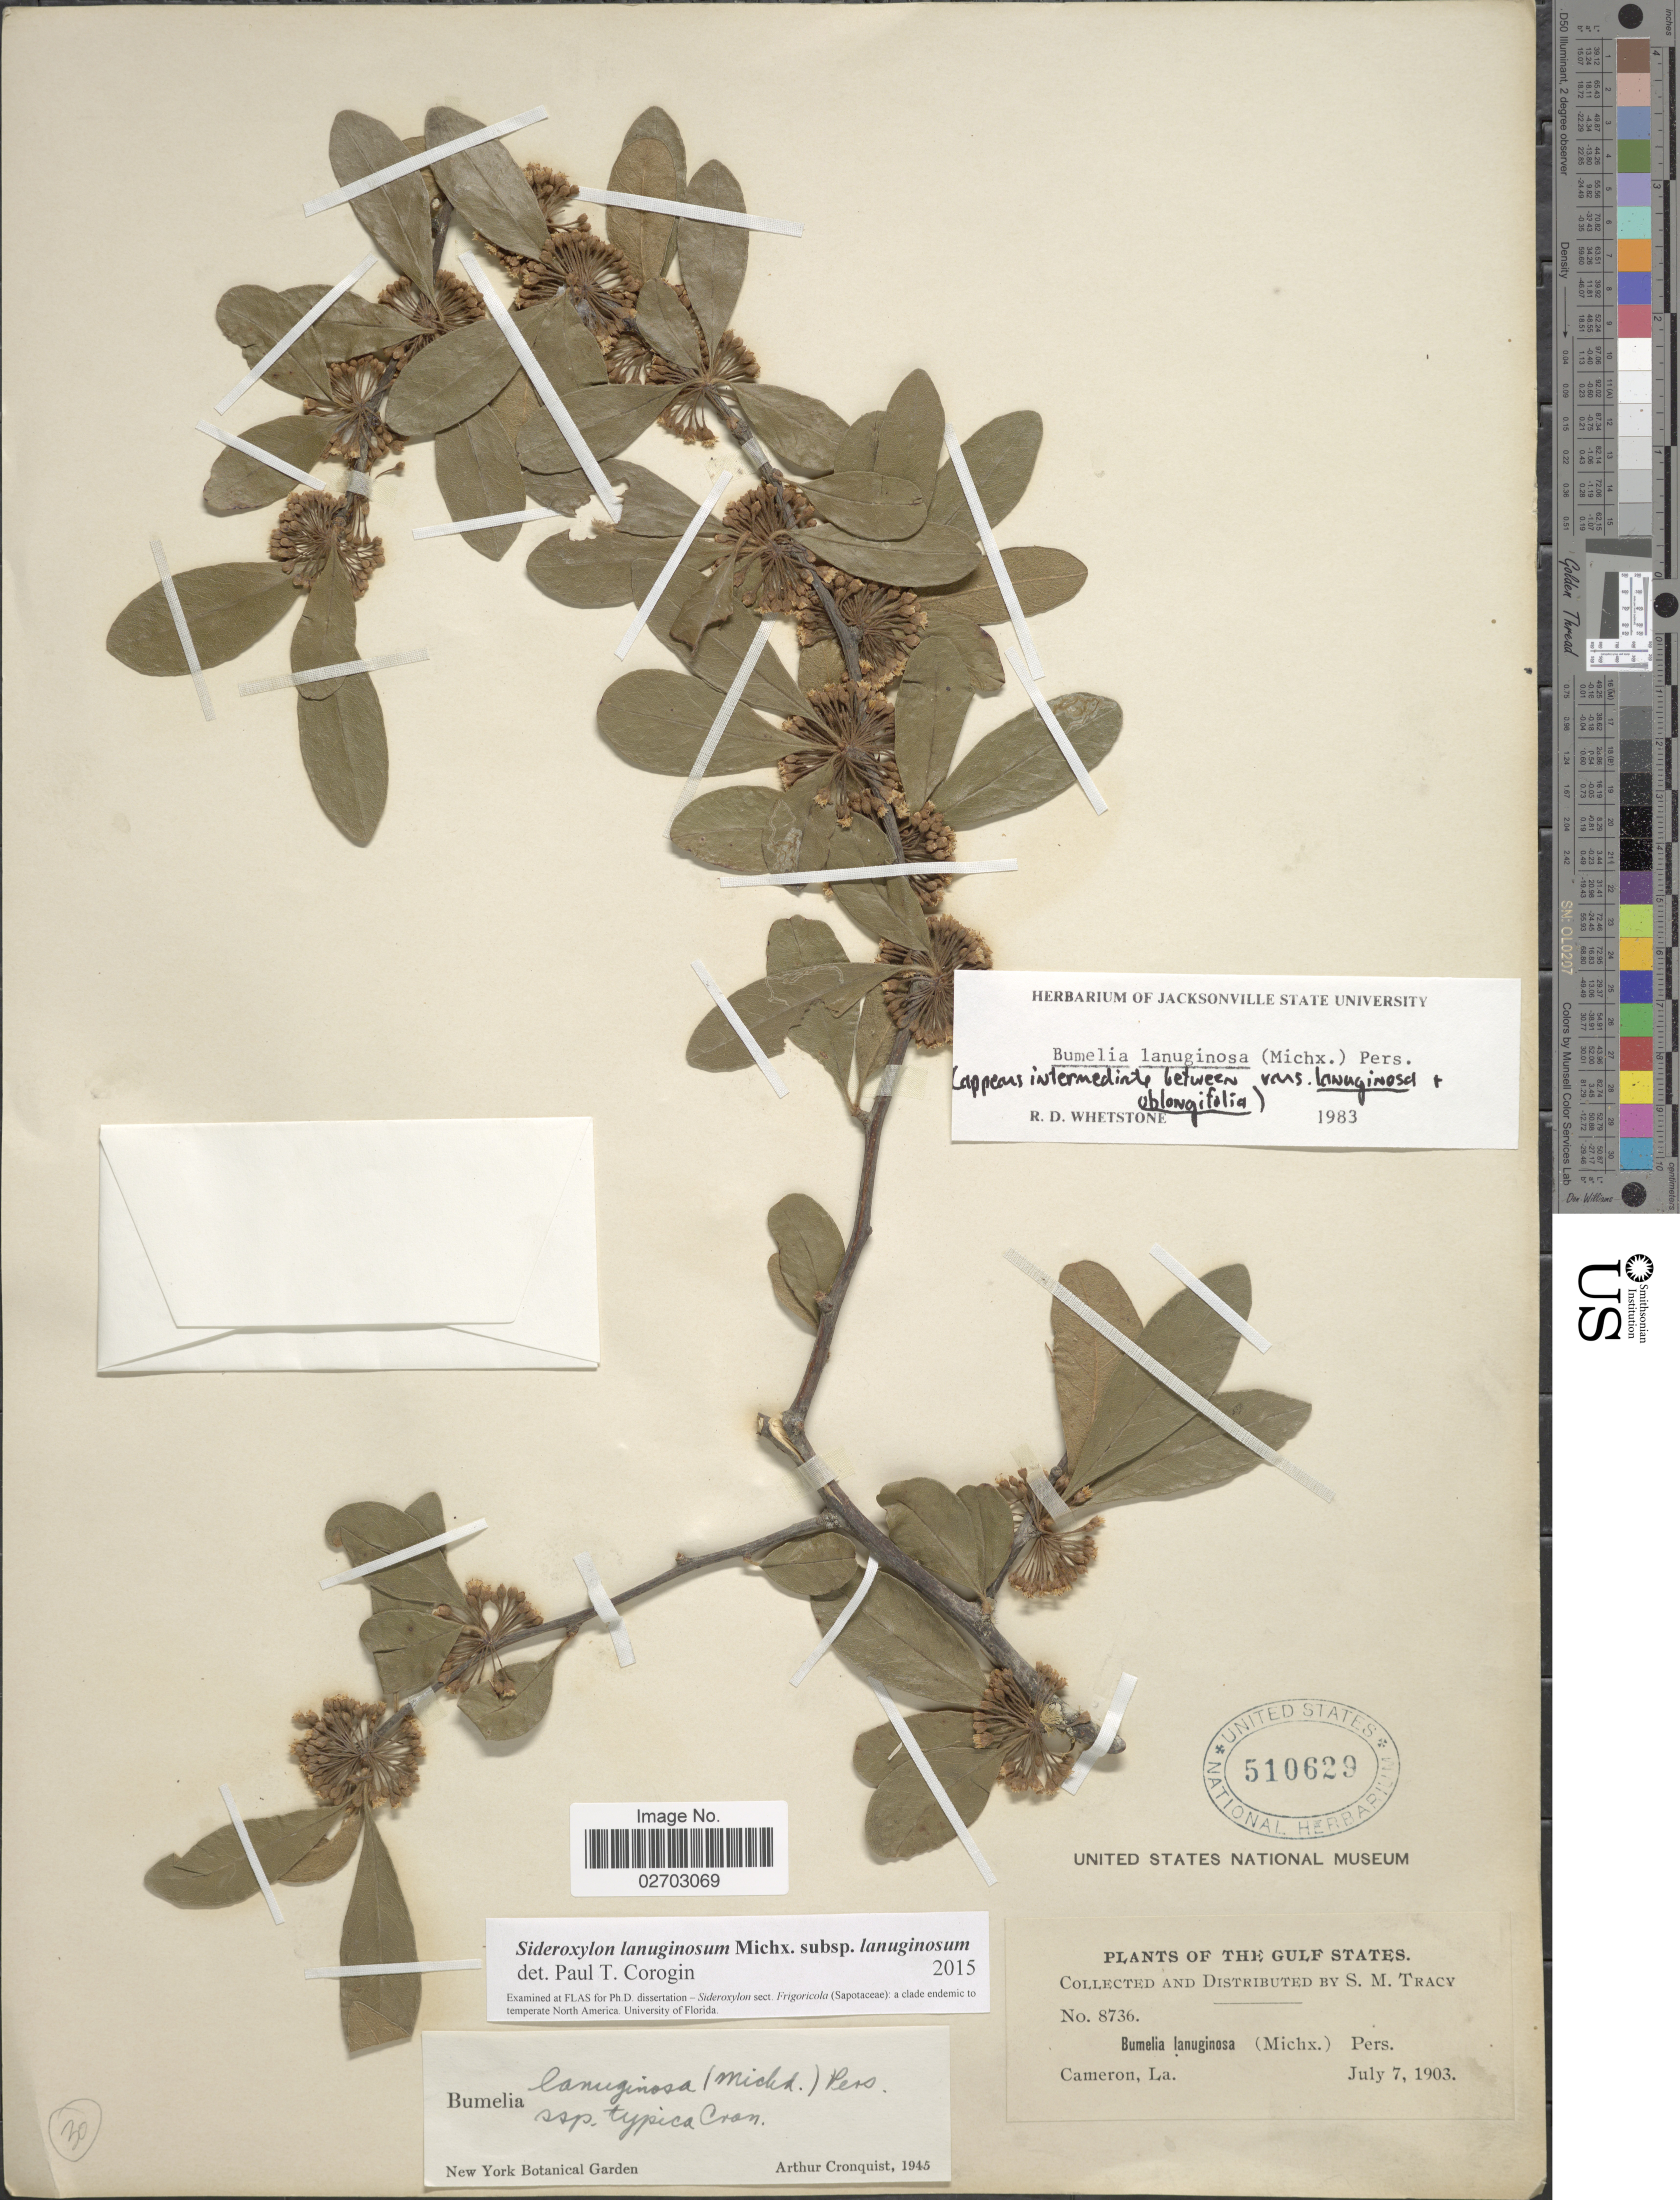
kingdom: Plantae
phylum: Tracheophyta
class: Magnoliopsida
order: Ericales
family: Sapotaceae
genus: Sideroxylon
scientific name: Sideroxylon lanuginosum subsp. lanuginosum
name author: Michx.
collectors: S. M. Tracy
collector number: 8736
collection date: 1903-07-07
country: United States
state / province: Louisiana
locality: Gulf States, Cameron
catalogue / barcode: US 510629